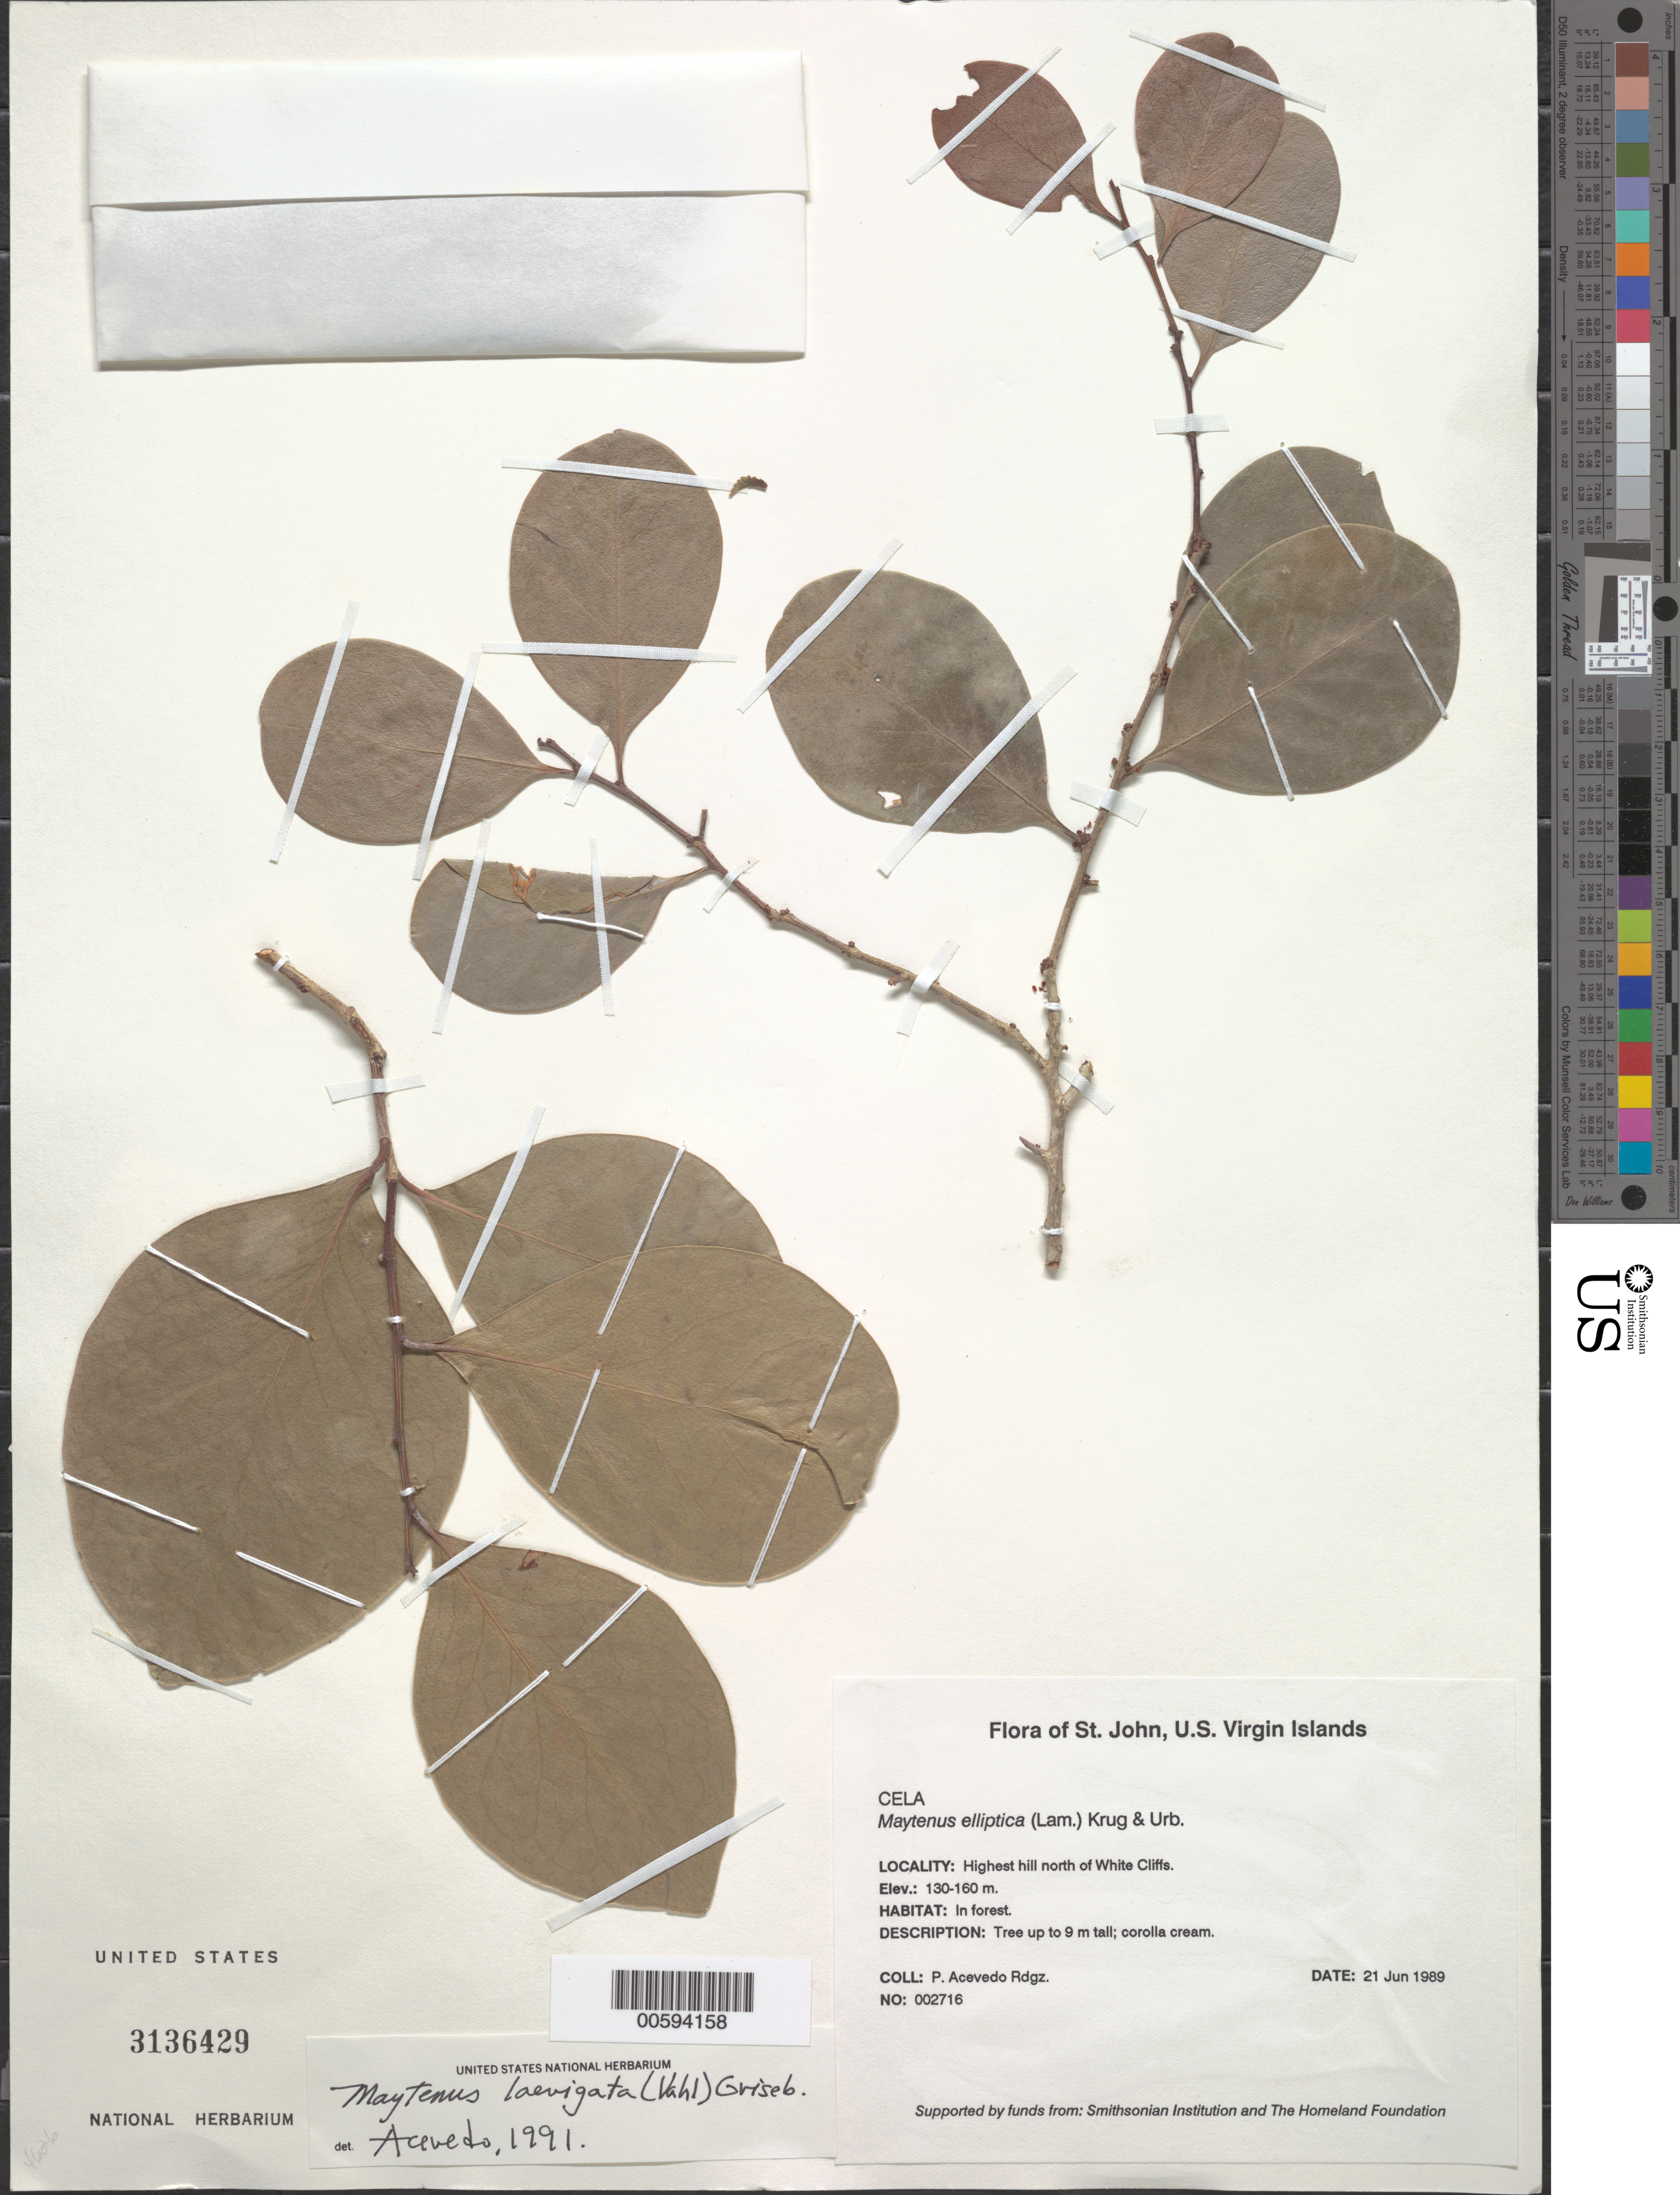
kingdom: Plantae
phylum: Tracheophyta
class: Magnoliopsida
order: Celastrales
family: Celastraceae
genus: Maytenus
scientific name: Maytenus cymosa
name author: Krug & Urb.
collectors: P. Acevedo-Rodr.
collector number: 2716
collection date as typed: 21 Jun 1989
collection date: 1989-06-21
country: U.S. Virgin Islands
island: St. John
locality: Reef Bay Quarter, Highest hill north of White Cliffs.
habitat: In forest.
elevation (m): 130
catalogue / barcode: US 3136429